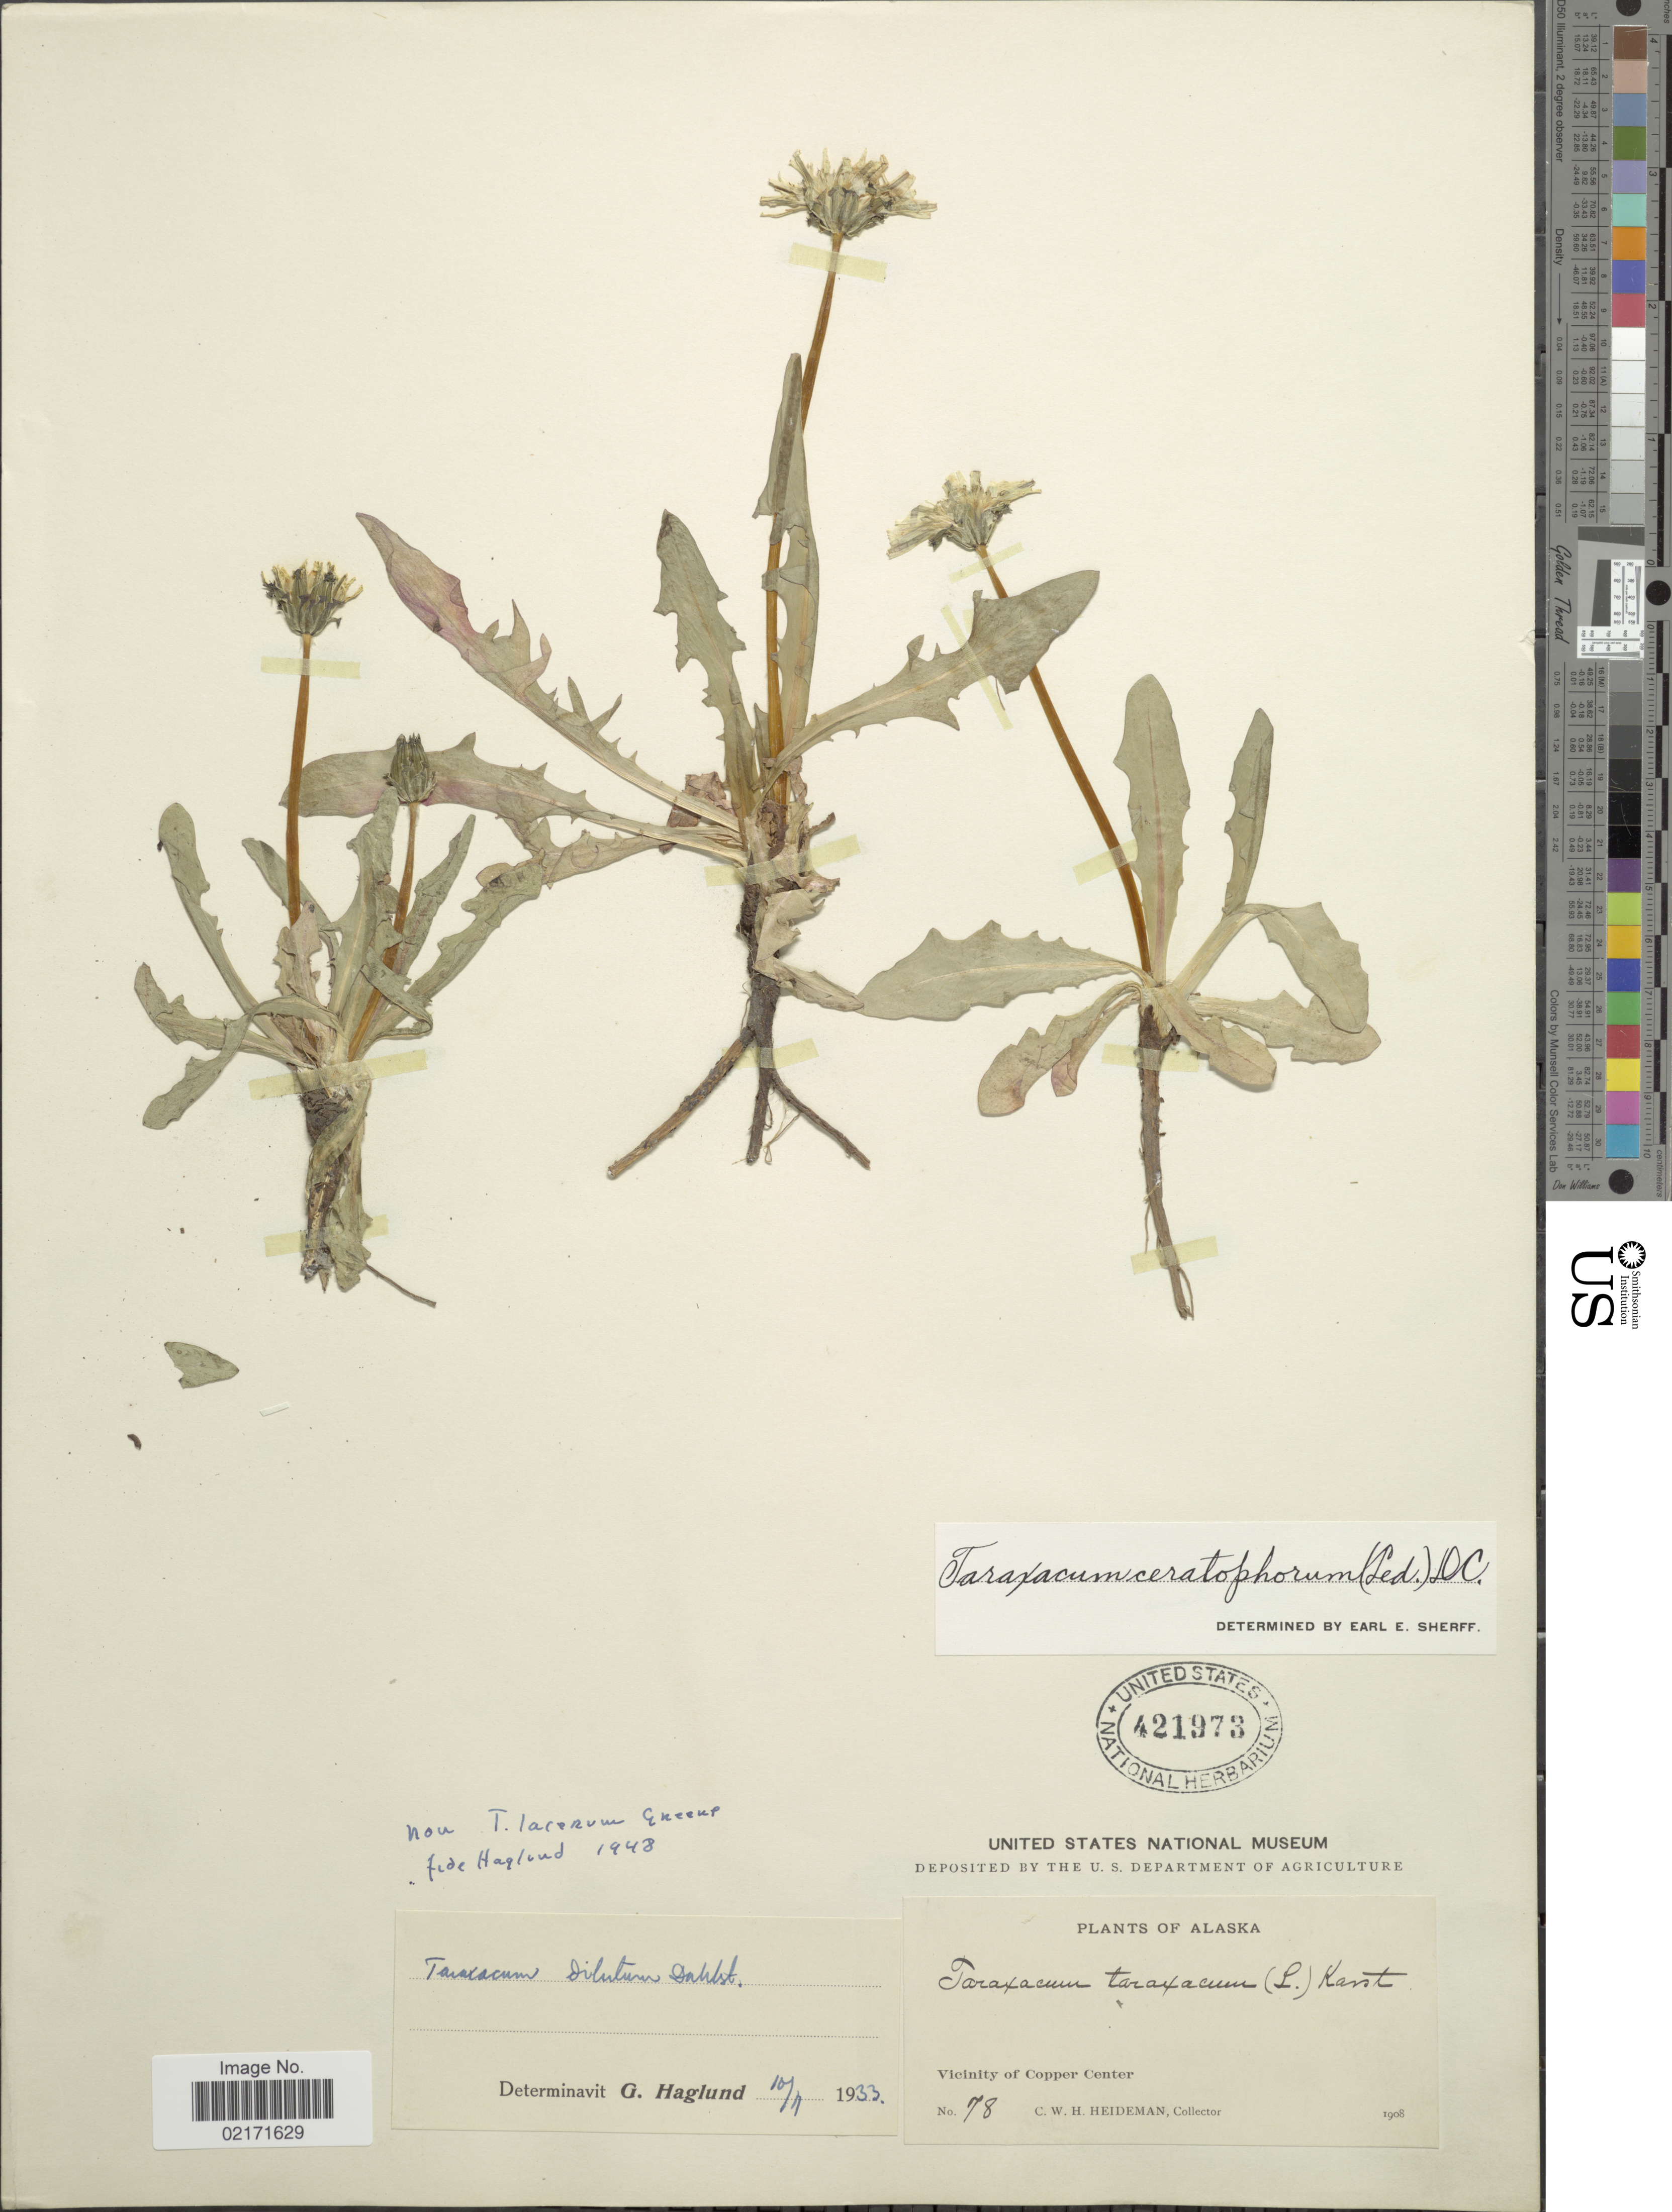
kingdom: Plantae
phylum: Tracheophyta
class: Magnoliopsida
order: Asterales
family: Asteraceae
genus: Taraxacum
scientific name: Taraxacum ceratophorum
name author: (Ledeb.) DC.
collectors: C. Heideman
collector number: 78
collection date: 1908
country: United States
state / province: Alaska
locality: Vicinity of Copper Center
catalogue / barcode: US 421973